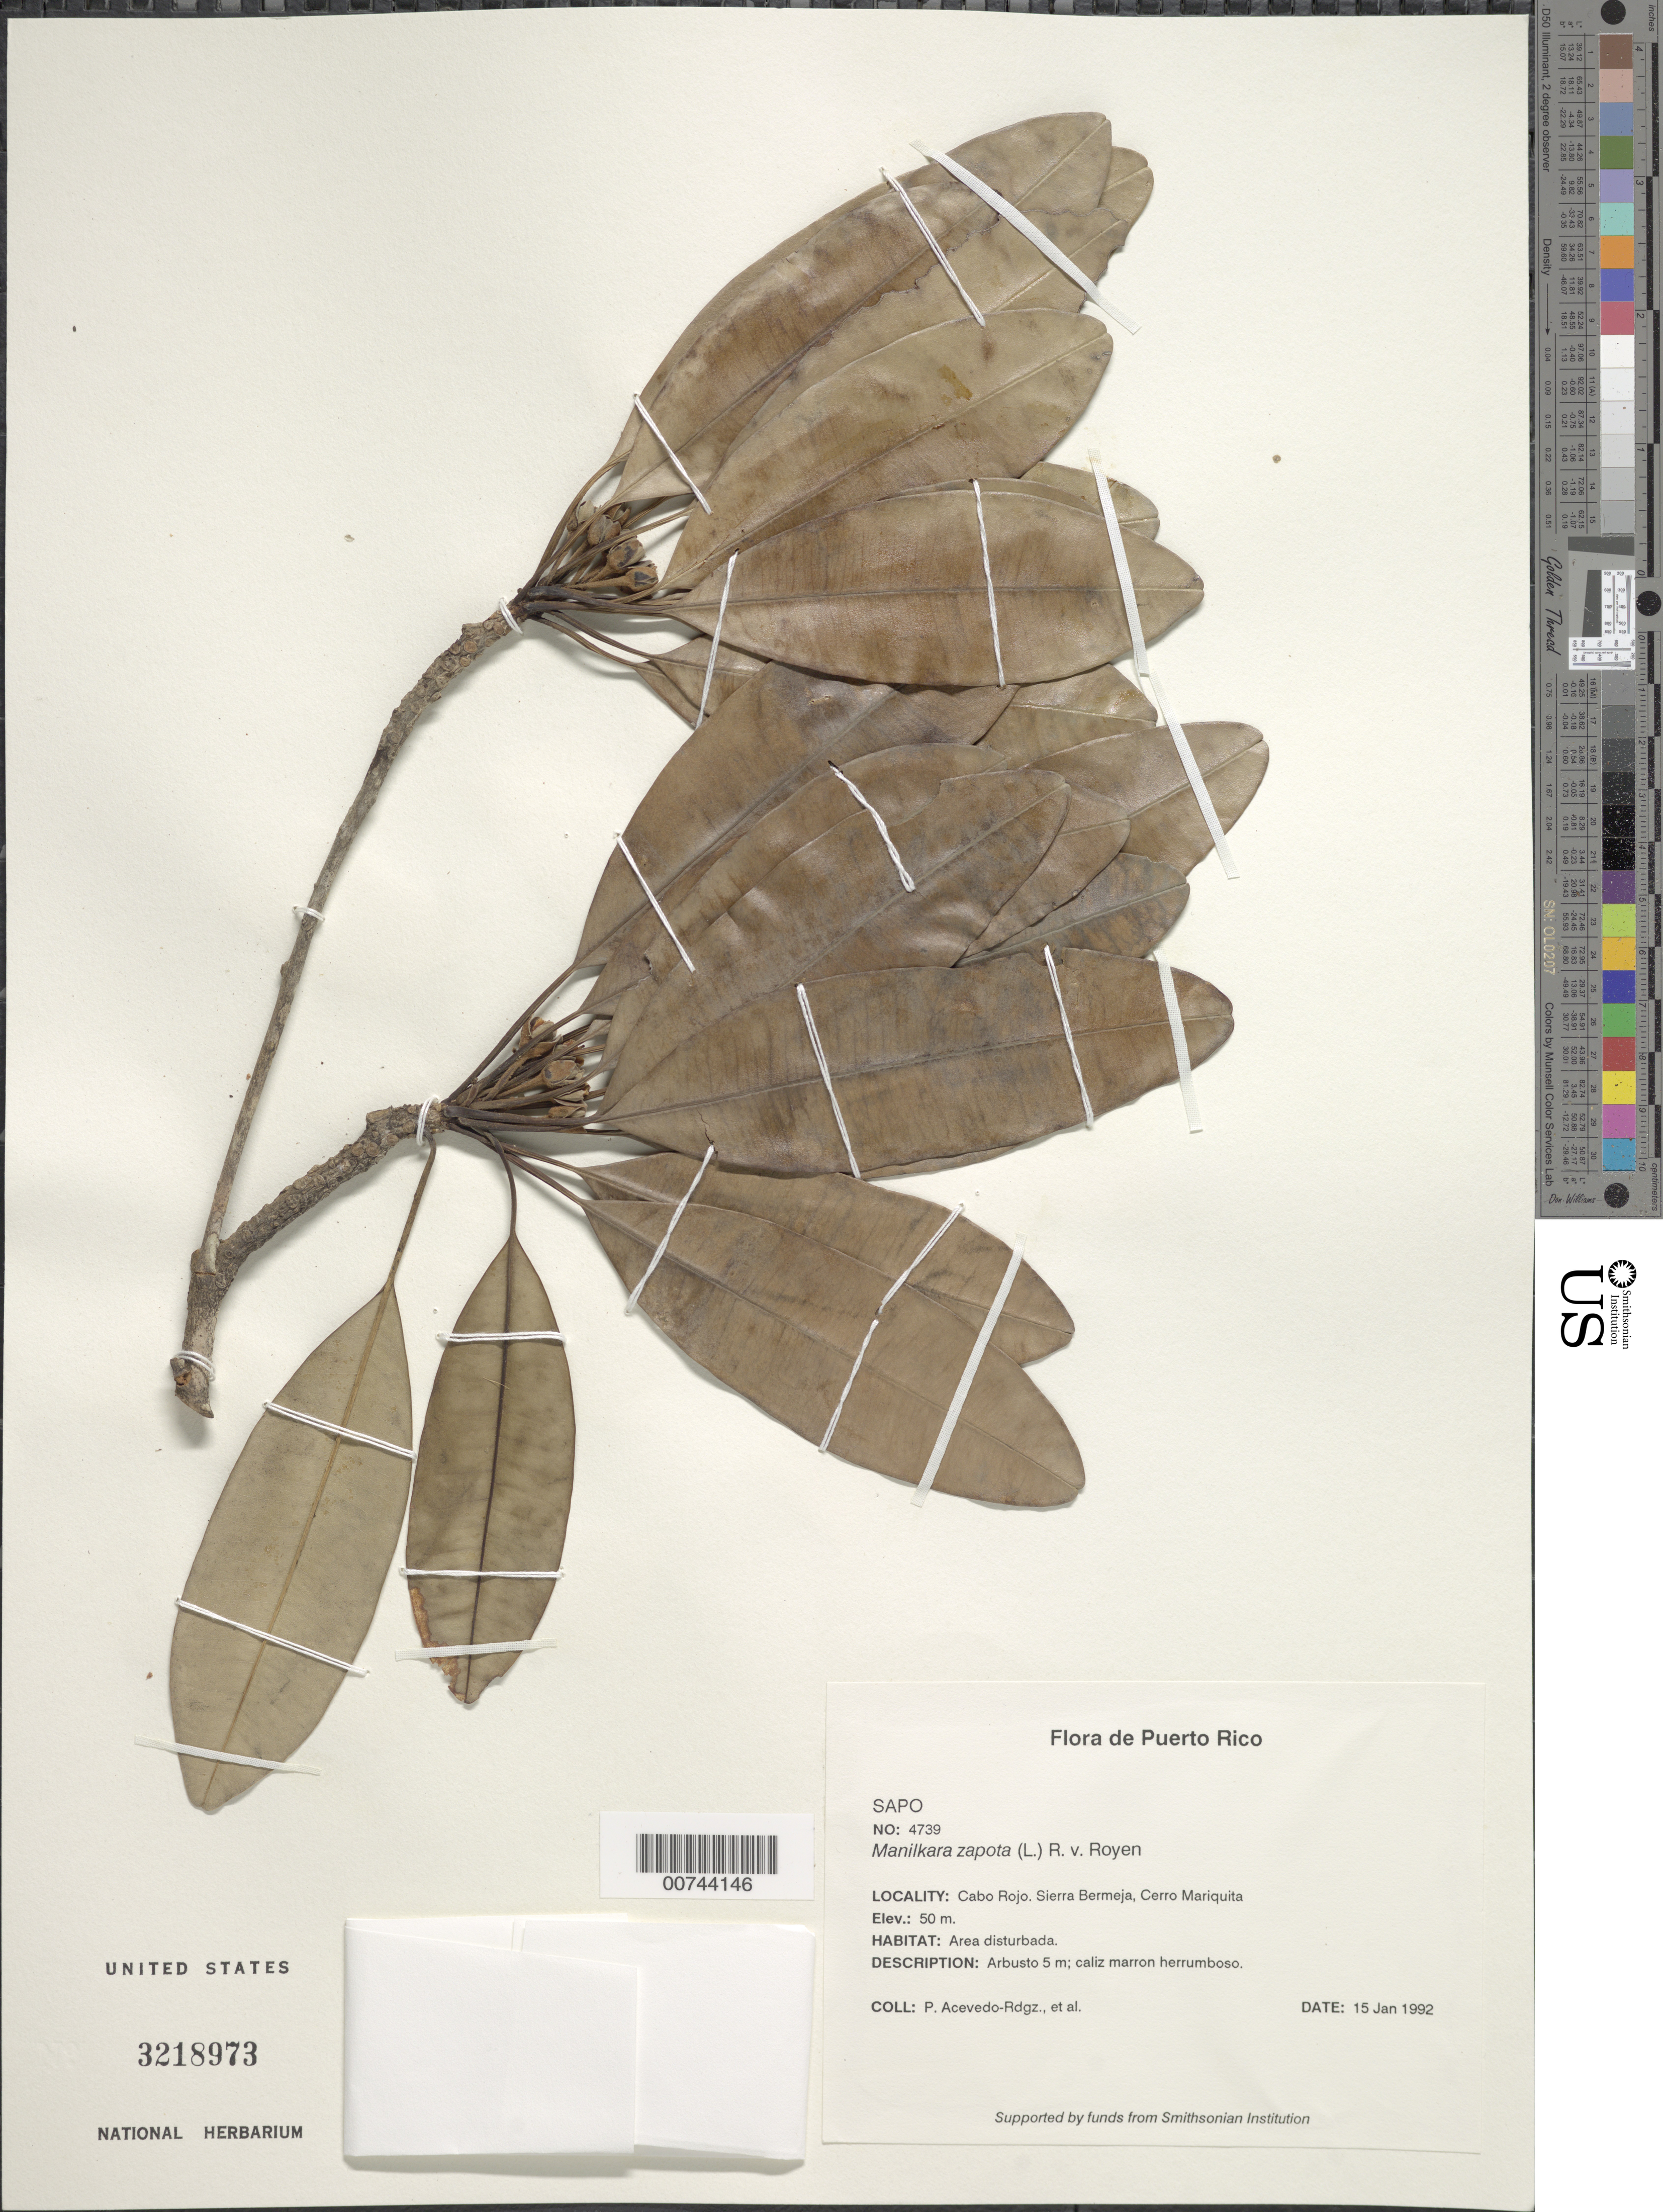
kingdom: Plantae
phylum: Tracheophyta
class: Magnoliopsida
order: Ericales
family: Sapotaceae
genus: Manilkara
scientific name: Manilkara zapota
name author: (L.) P. Royen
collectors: P. Acevedo-Rodr.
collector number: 4739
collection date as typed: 15 Jan 1992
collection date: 1992-01-15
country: Puerto Rico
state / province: Cabo Rojo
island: Puerto Rico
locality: Cabo Rojo; Sierra Bermeja, Cerro Mariquita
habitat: Area disturbada.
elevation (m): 50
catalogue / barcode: US 3218973